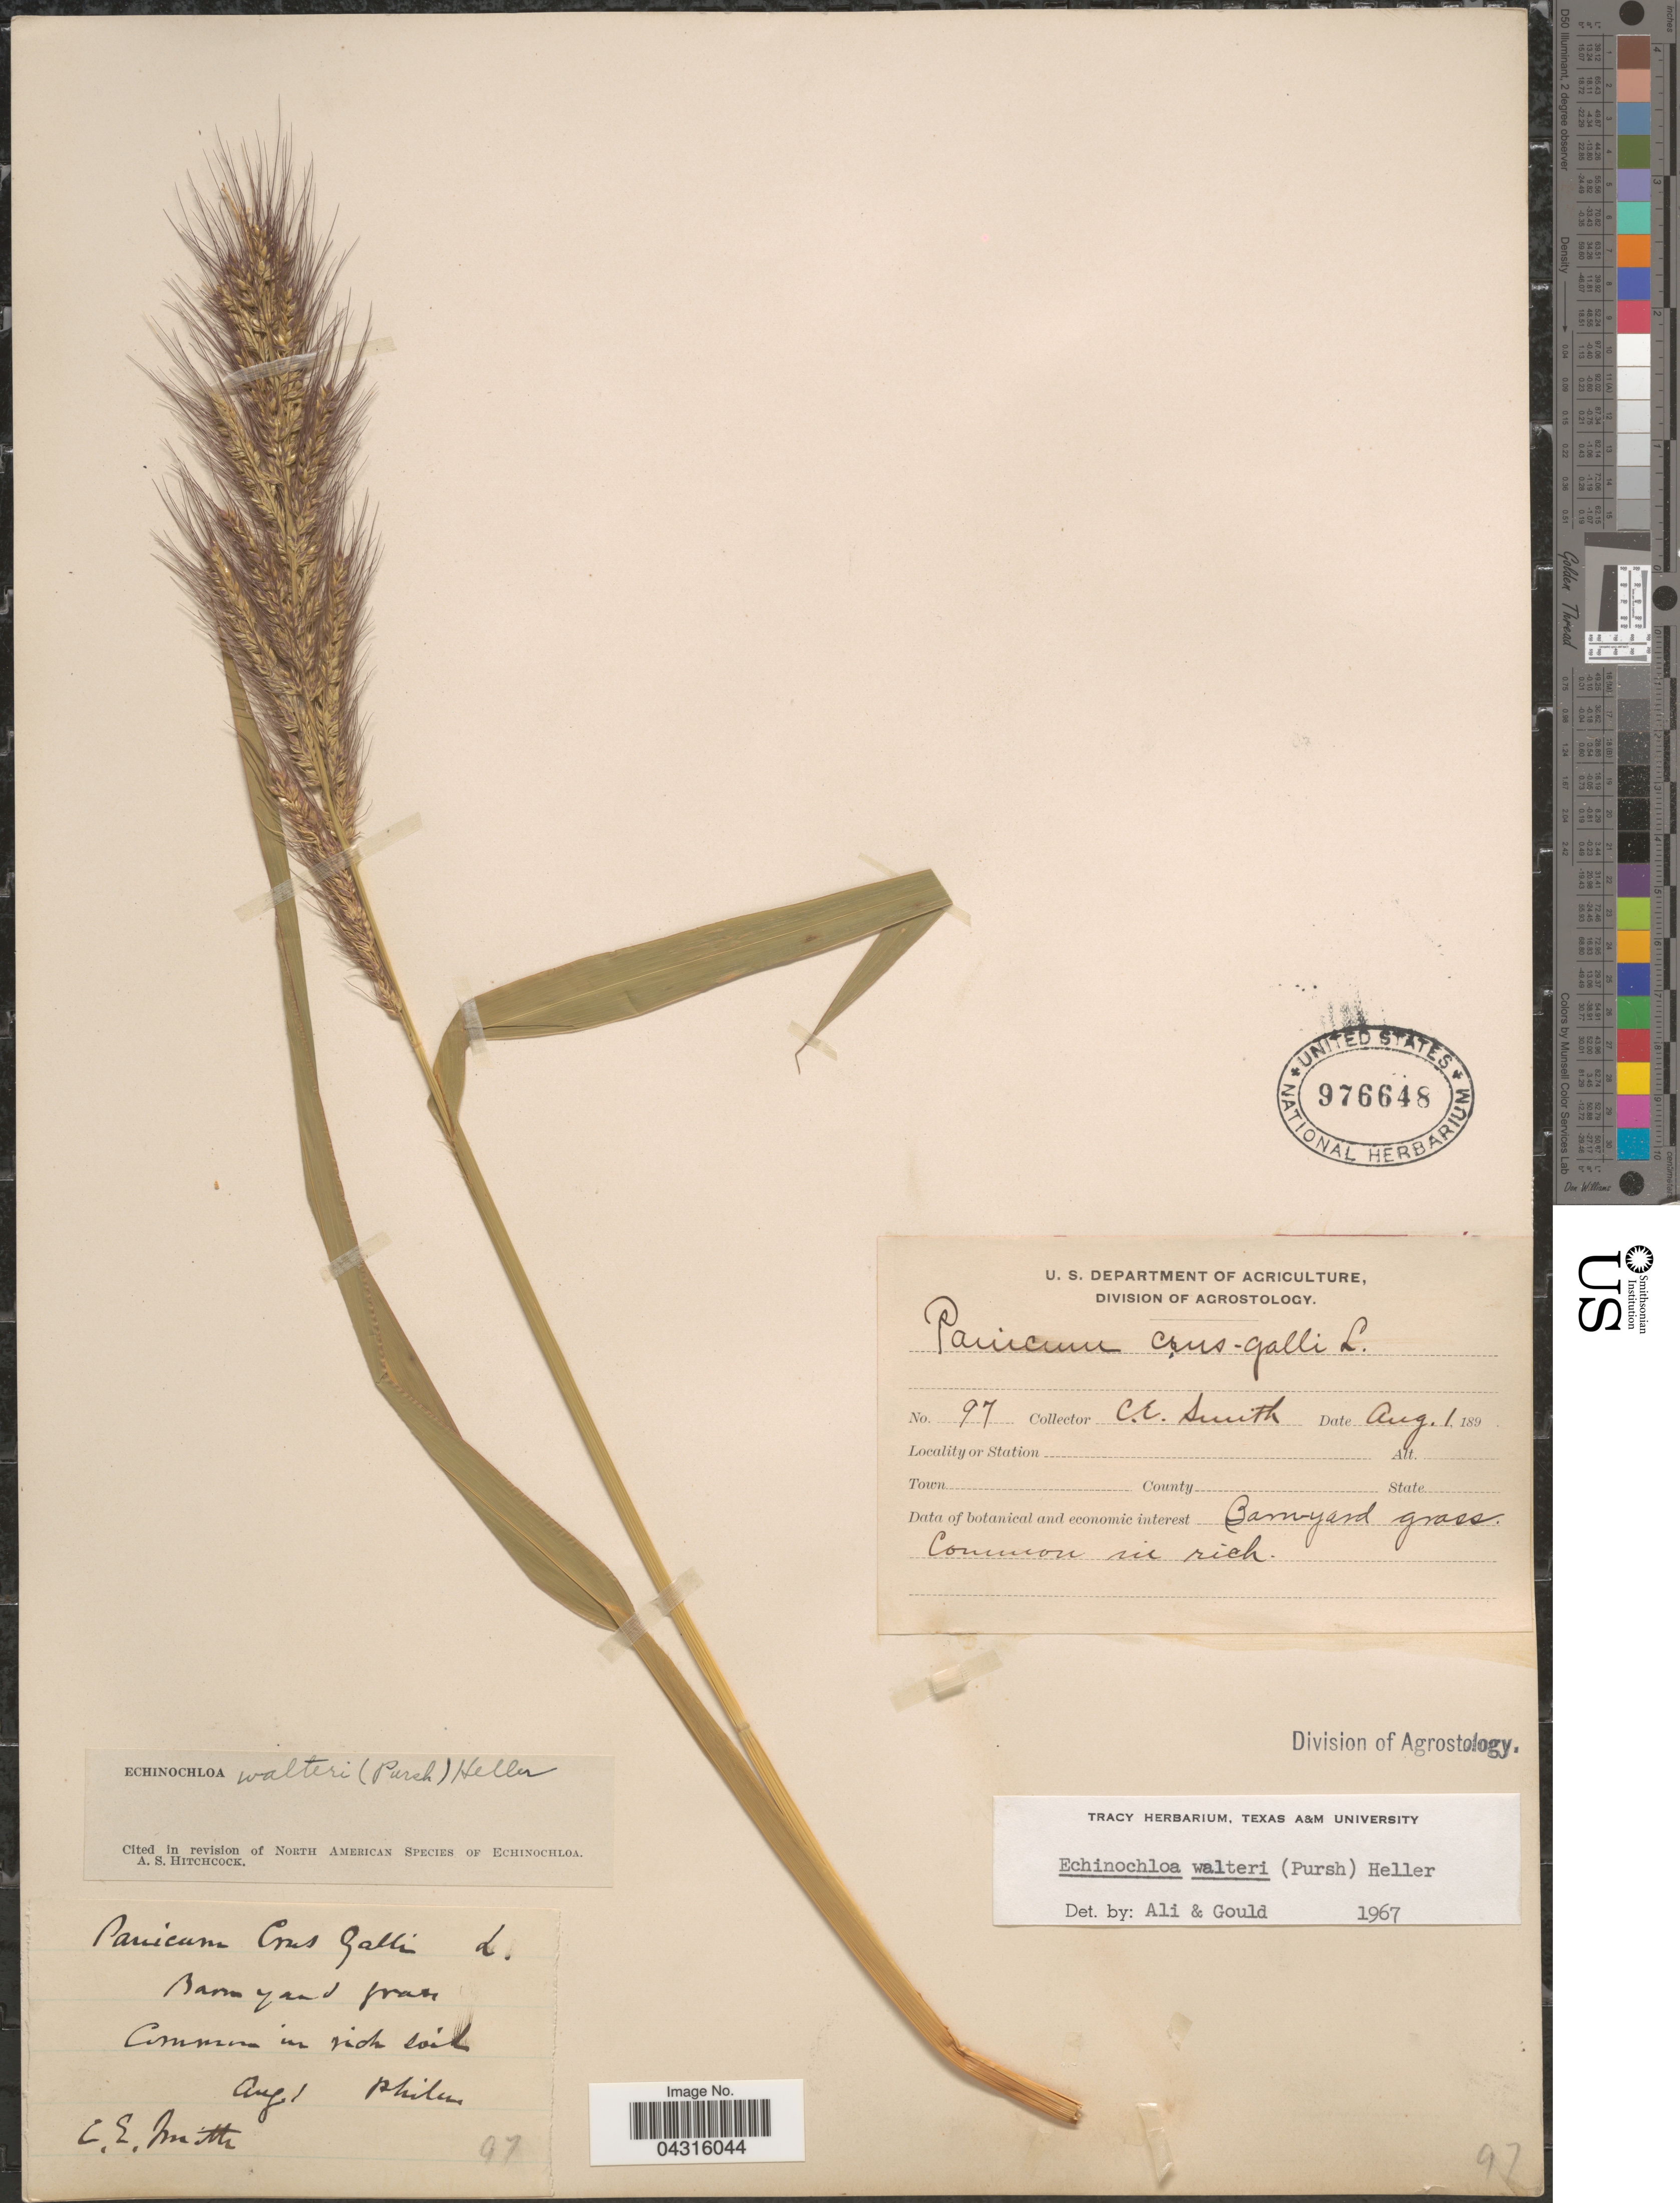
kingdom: Plantae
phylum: Tracheophyta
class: Liliopsida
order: Poales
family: Poaceae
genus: Echinochloa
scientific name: Echinochloa walteri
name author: (Pursh) A. Heller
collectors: C. E. Smith Jr.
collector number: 97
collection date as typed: Aug. 1, 189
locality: Common in rich soil.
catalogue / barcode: US 976648